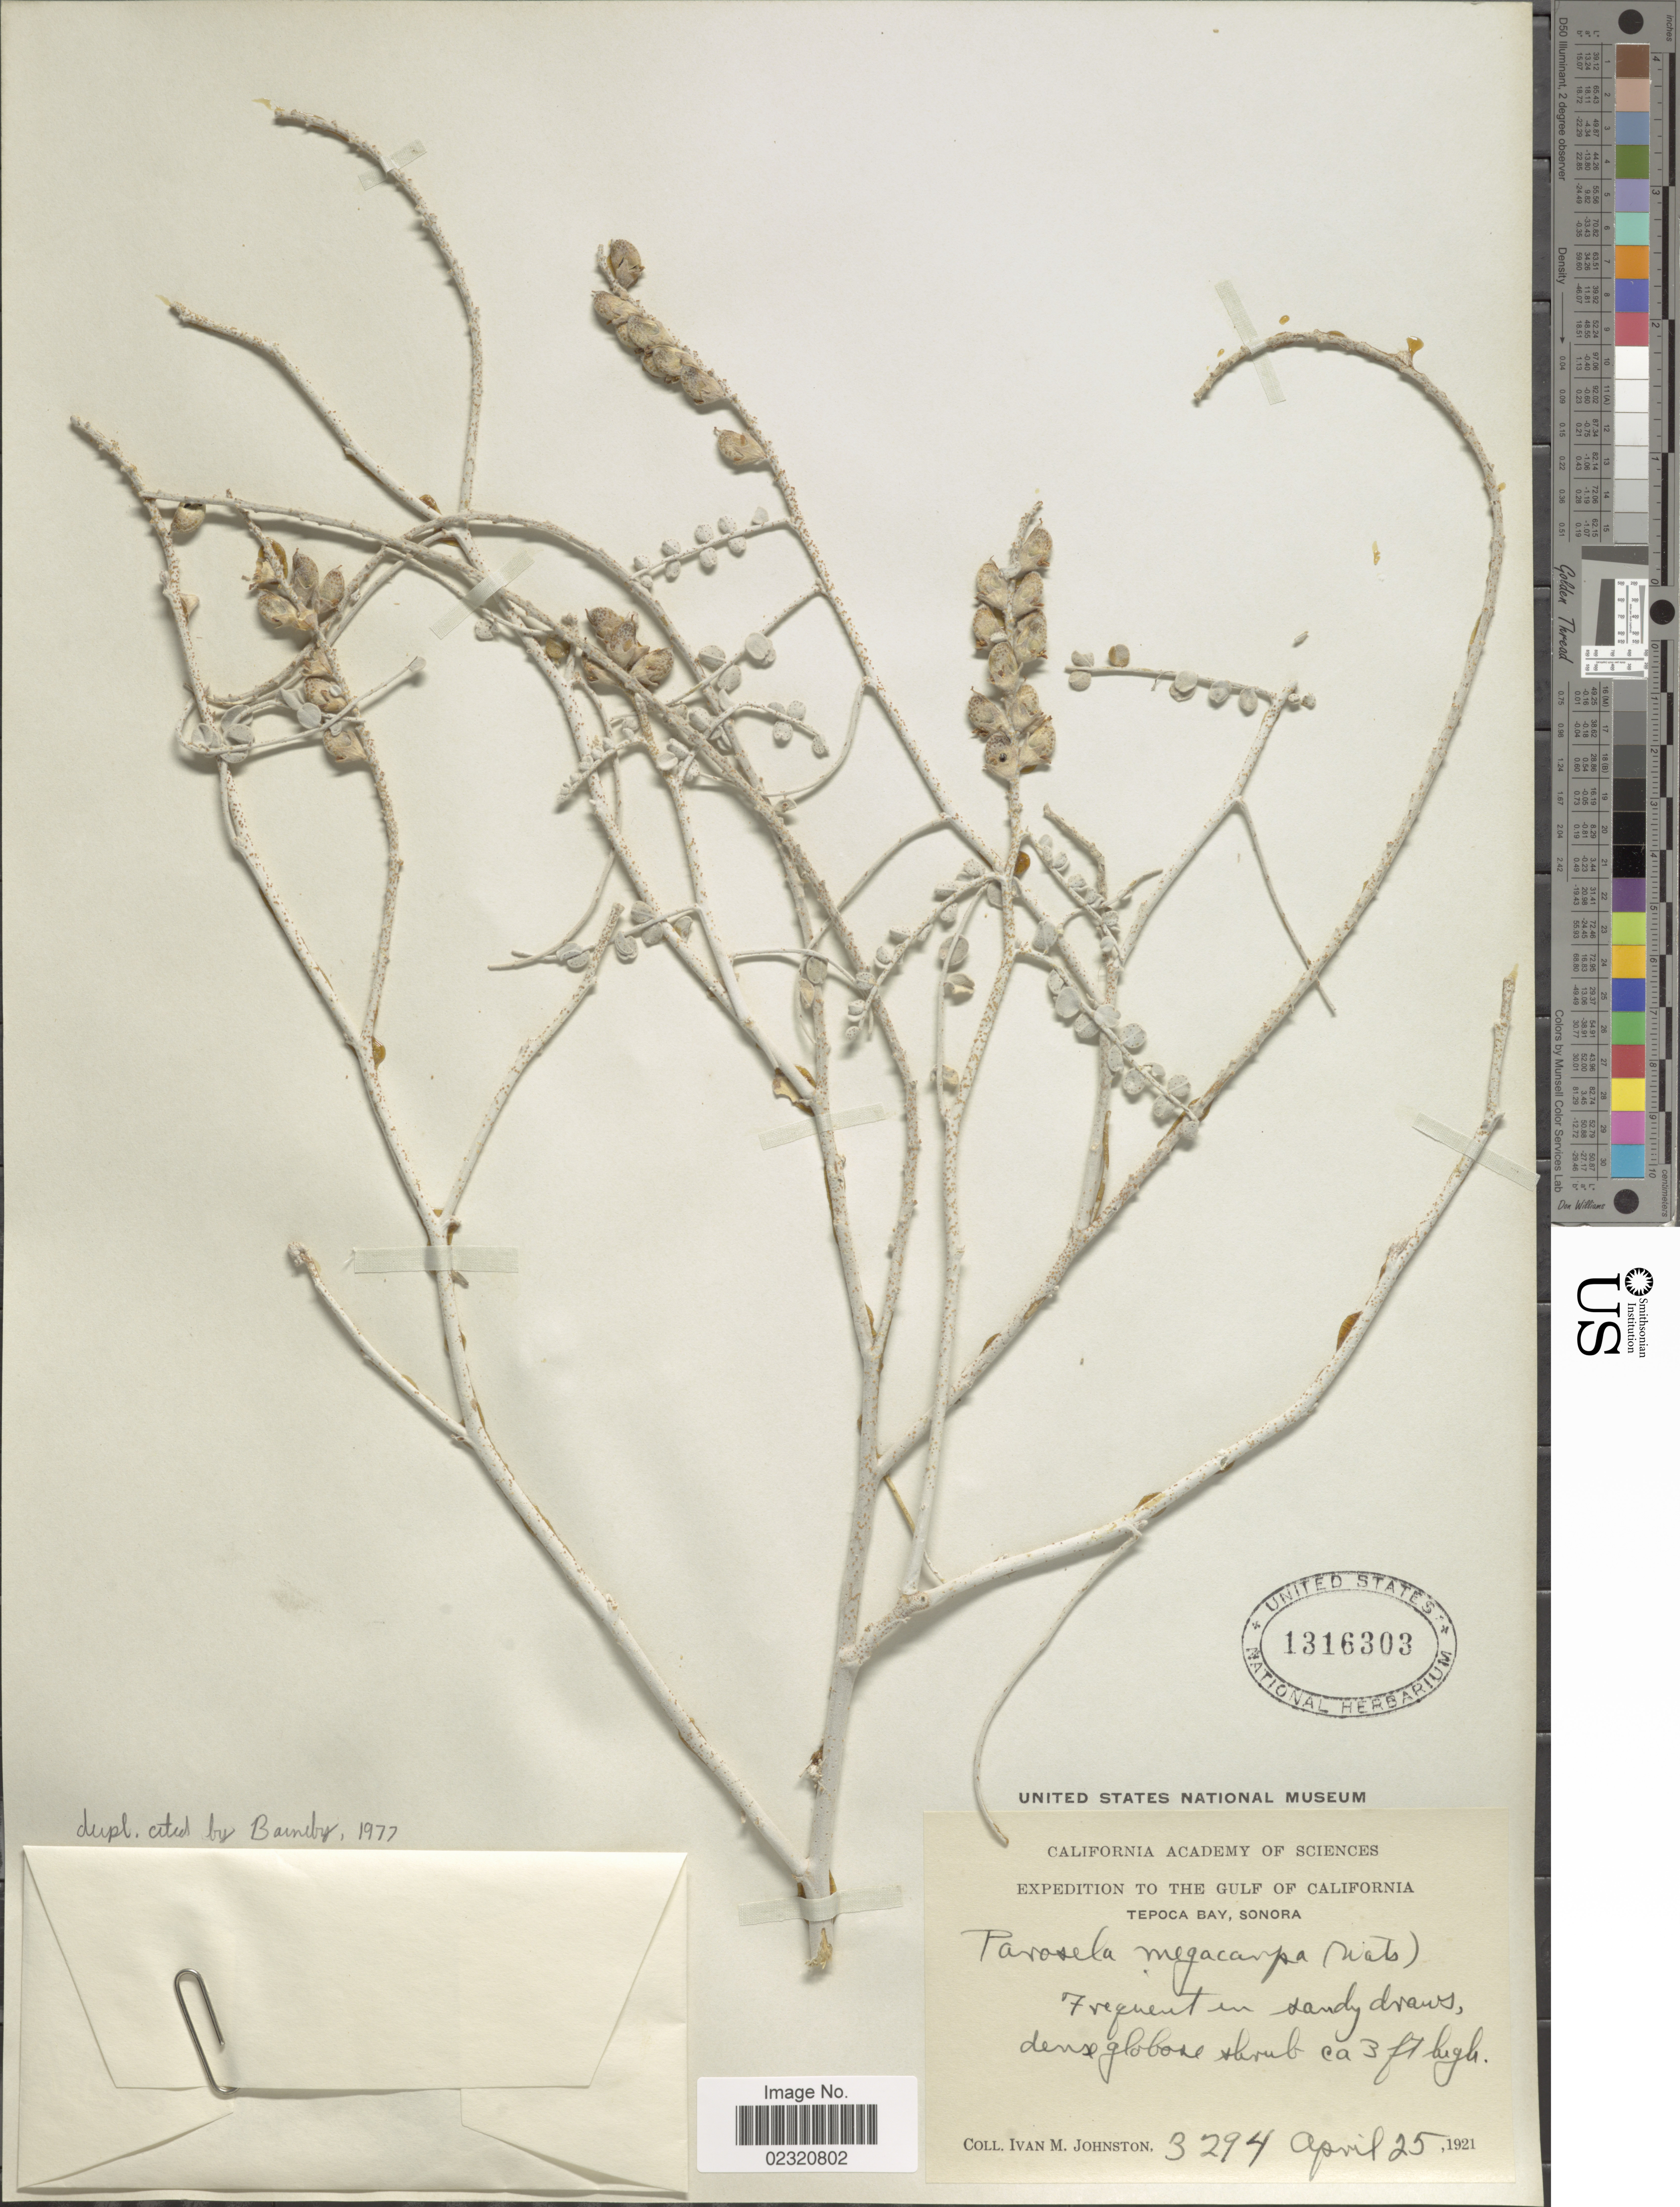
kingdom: Plantae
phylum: Tracheophyta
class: Magnoliopsida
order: Fabales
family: Fabaceae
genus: Errazurizia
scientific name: Errazurizia megacarpa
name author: I.M. Johnst.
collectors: I.M. Johnston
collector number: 3294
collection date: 1921-04-25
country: Mexico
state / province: Sonora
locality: The Gulf of California, Tepoca Bay, Sonora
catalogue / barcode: US 1316303